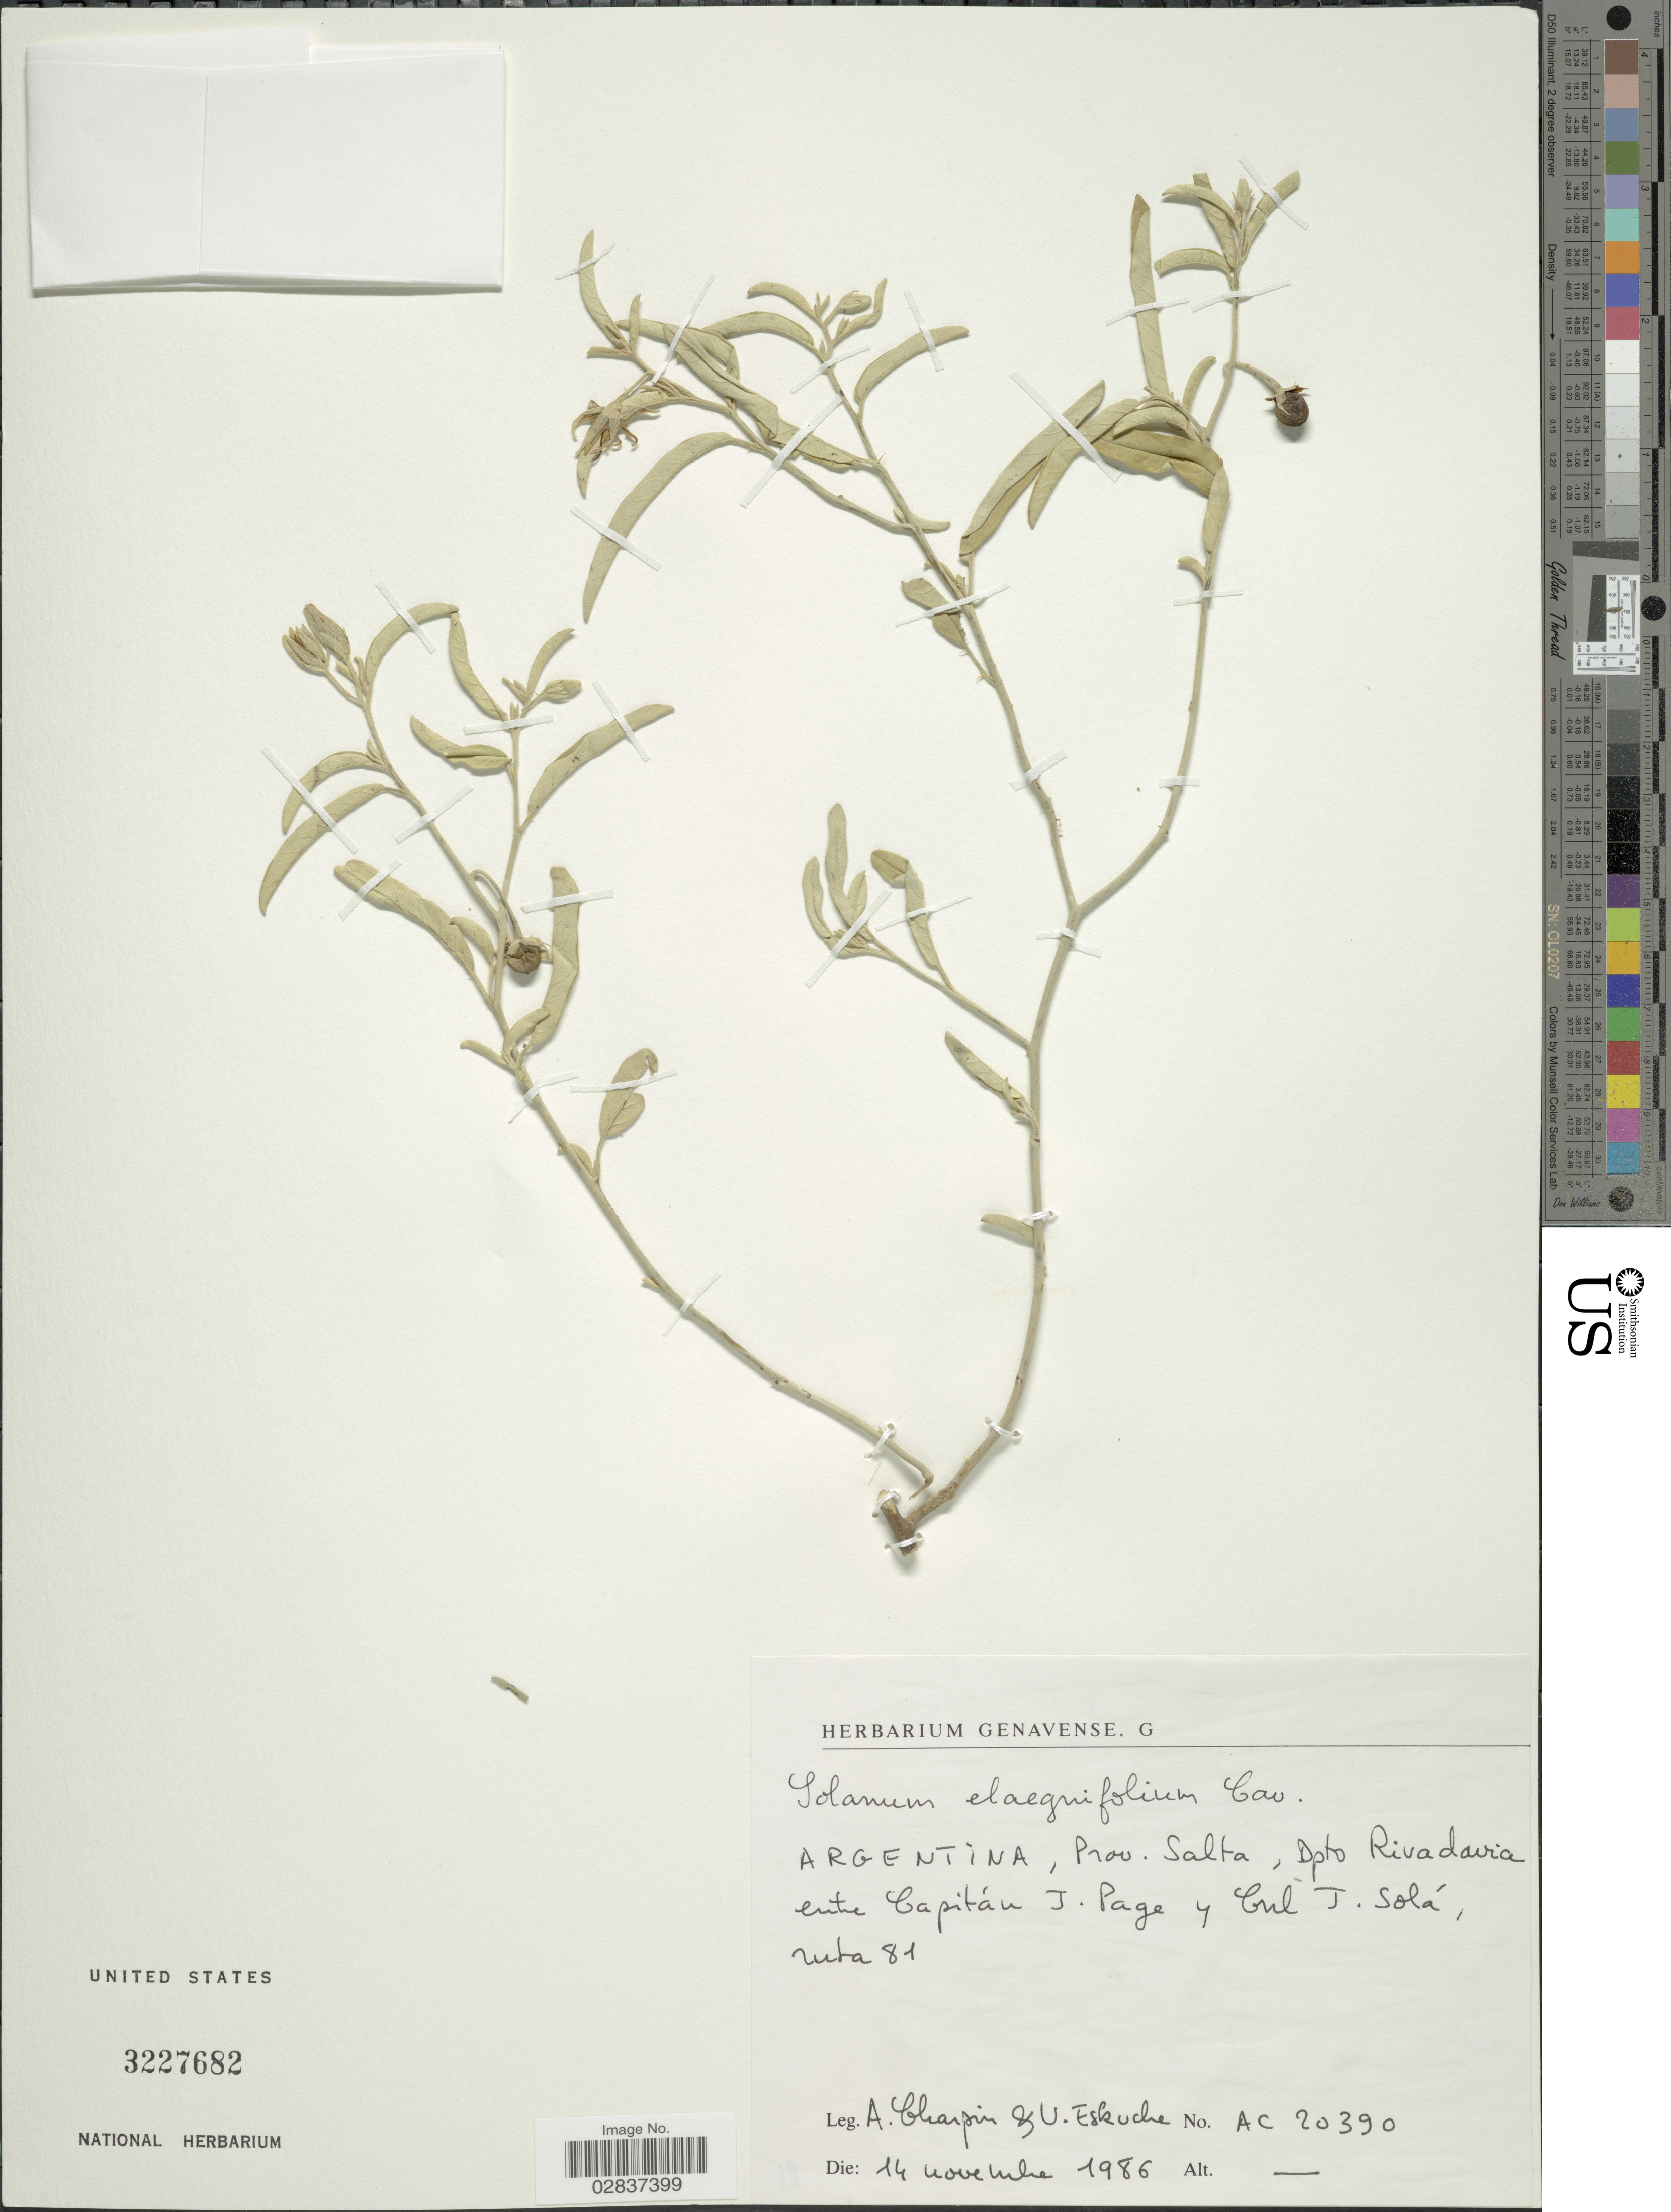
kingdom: Plantae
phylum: Tracheophyta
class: Magnoliopsida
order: Solanales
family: Solanaceae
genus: Solanum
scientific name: Solanum elaeagnifolium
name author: Cav.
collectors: A. Charpin & U. Eskuche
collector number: AC20390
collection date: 1986-11-14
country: Argentina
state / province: Salta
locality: Prov. Salta, Dpto. Rivadavia entre Capitán J. Page y Cul J. Solá, ruta 81.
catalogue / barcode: US 3227682